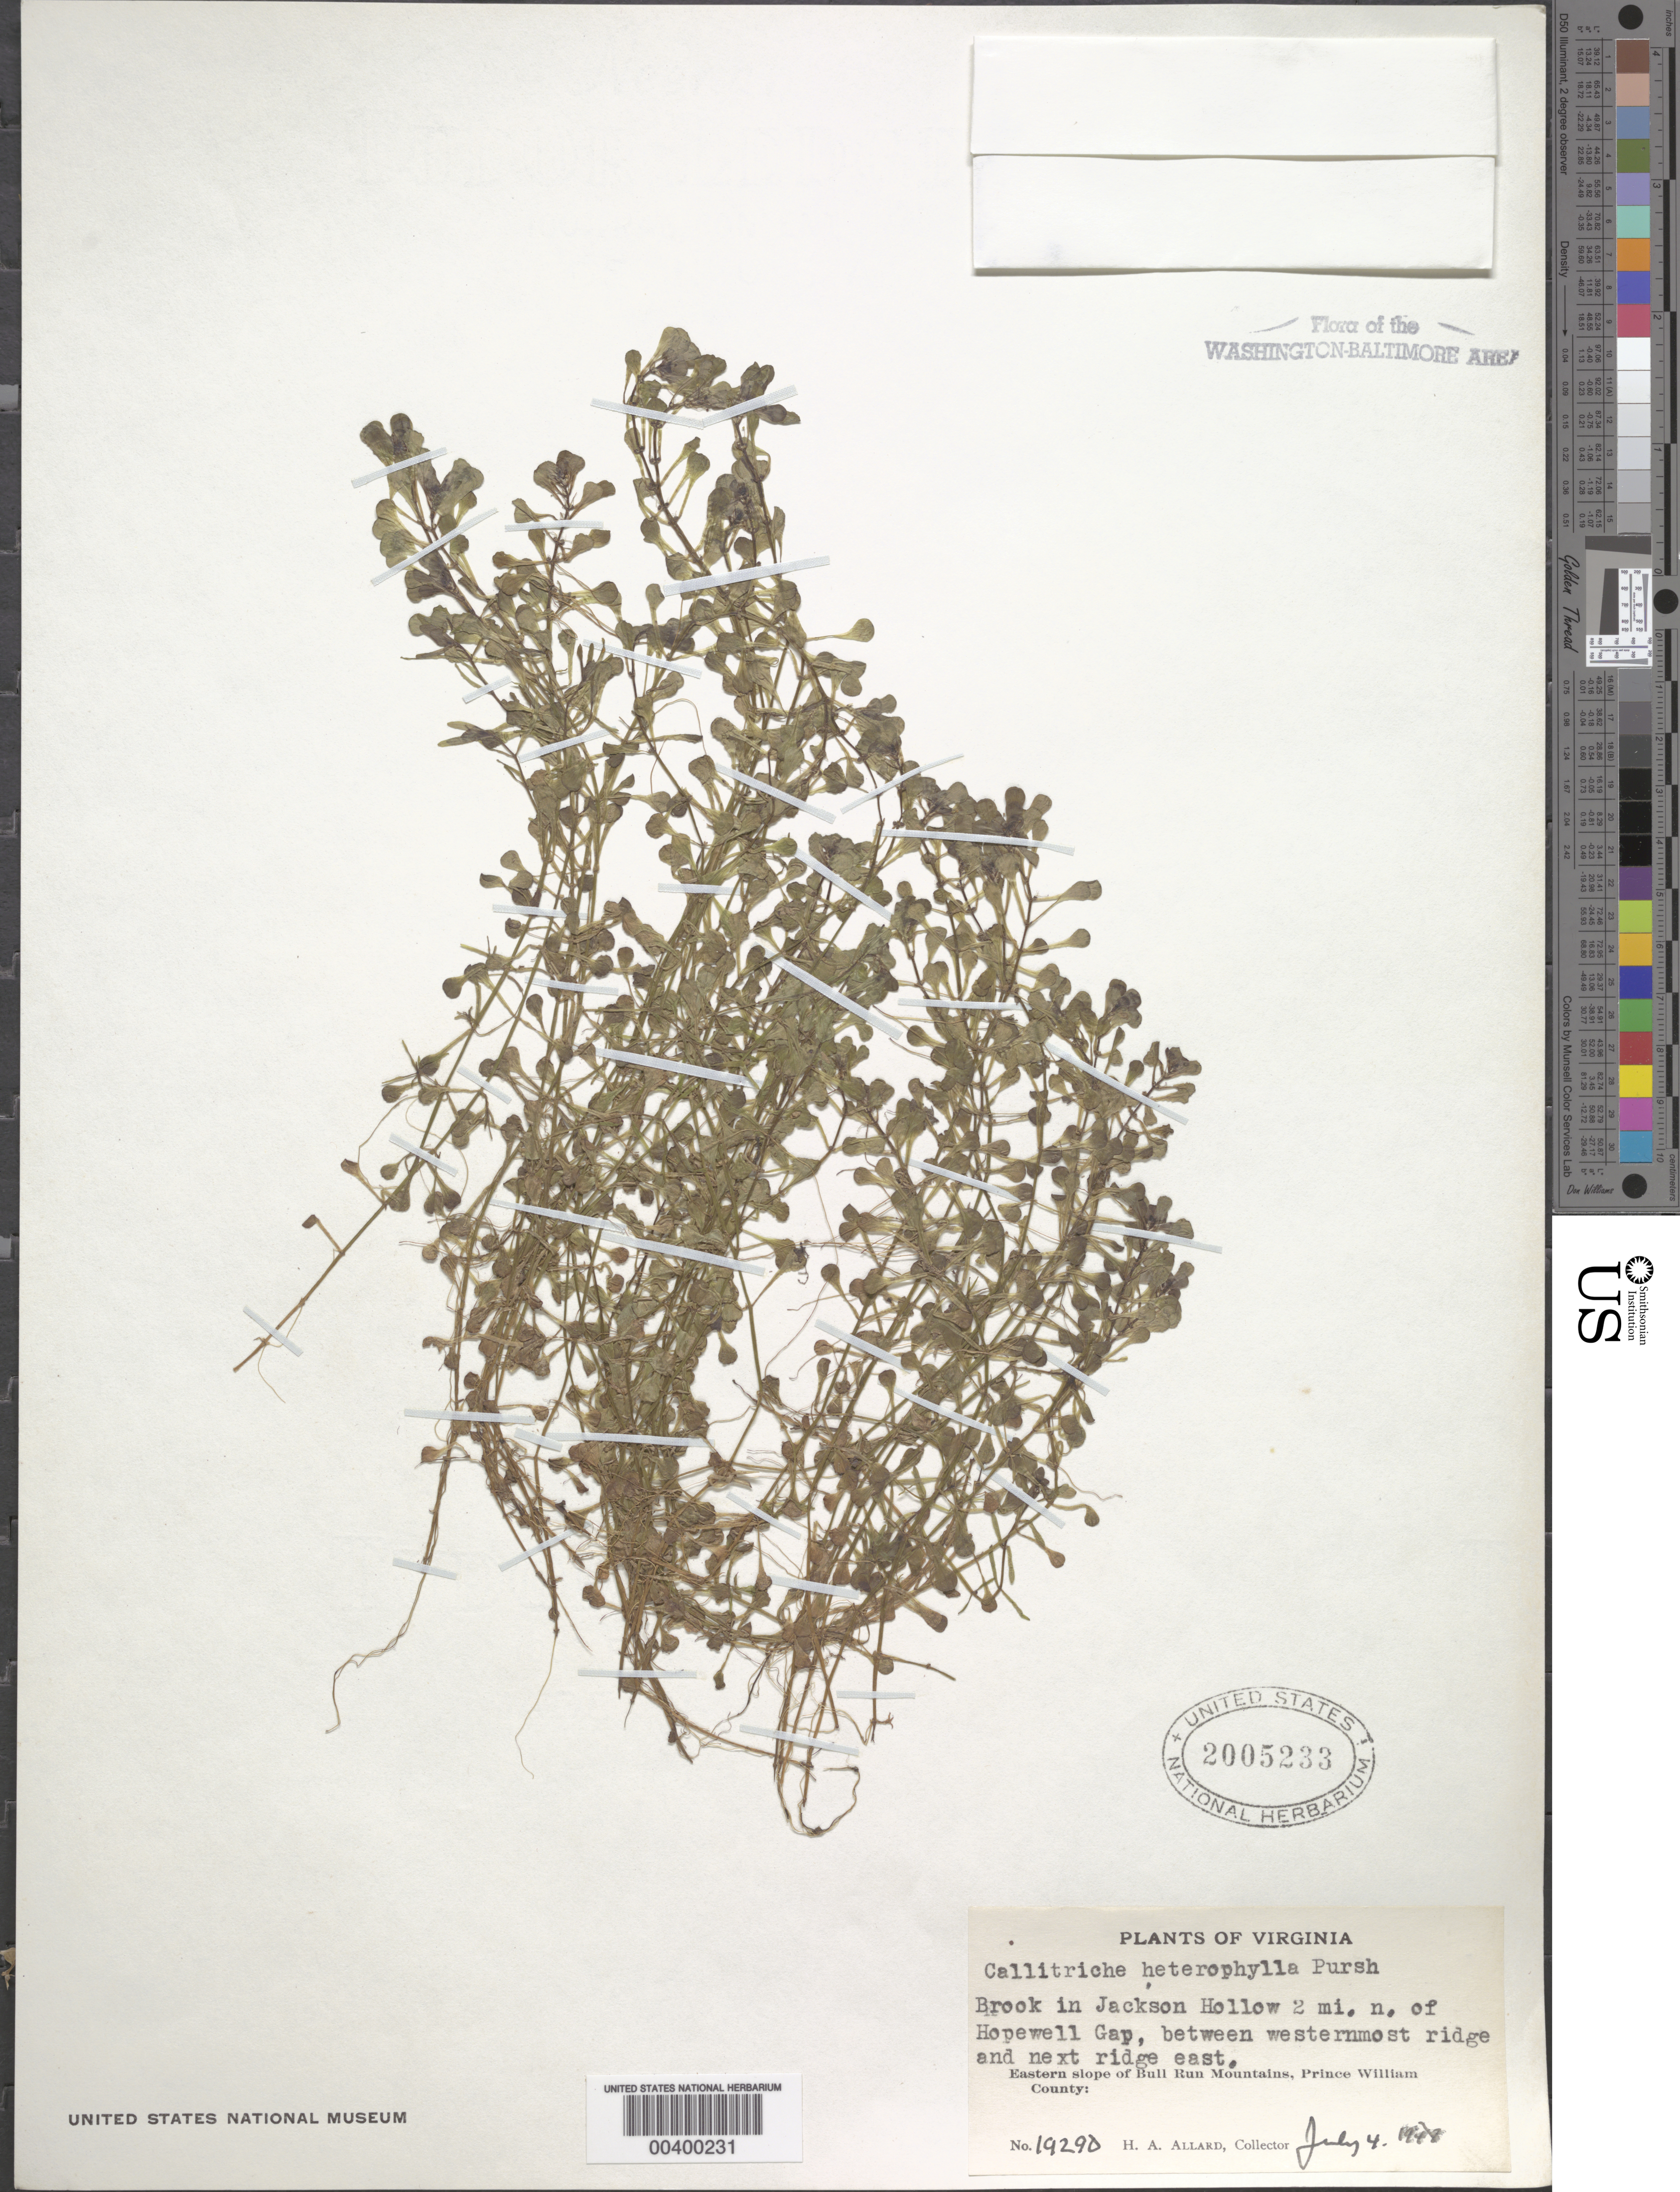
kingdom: Plantae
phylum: Tracheophyta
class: Magnoliopsida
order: Lamiales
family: Plantaginaceae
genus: Callitriche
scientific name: Callitriche heterophylla Pursh emend. Darby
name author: Pursh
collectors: H. A. Allard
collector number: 19290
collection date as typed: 04 Jul 1948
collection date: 1948-07-04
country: United States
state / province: Virginia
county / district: Prince William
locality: Jackson Hollow, north of Hopewell Gap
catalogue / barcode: US 2005233